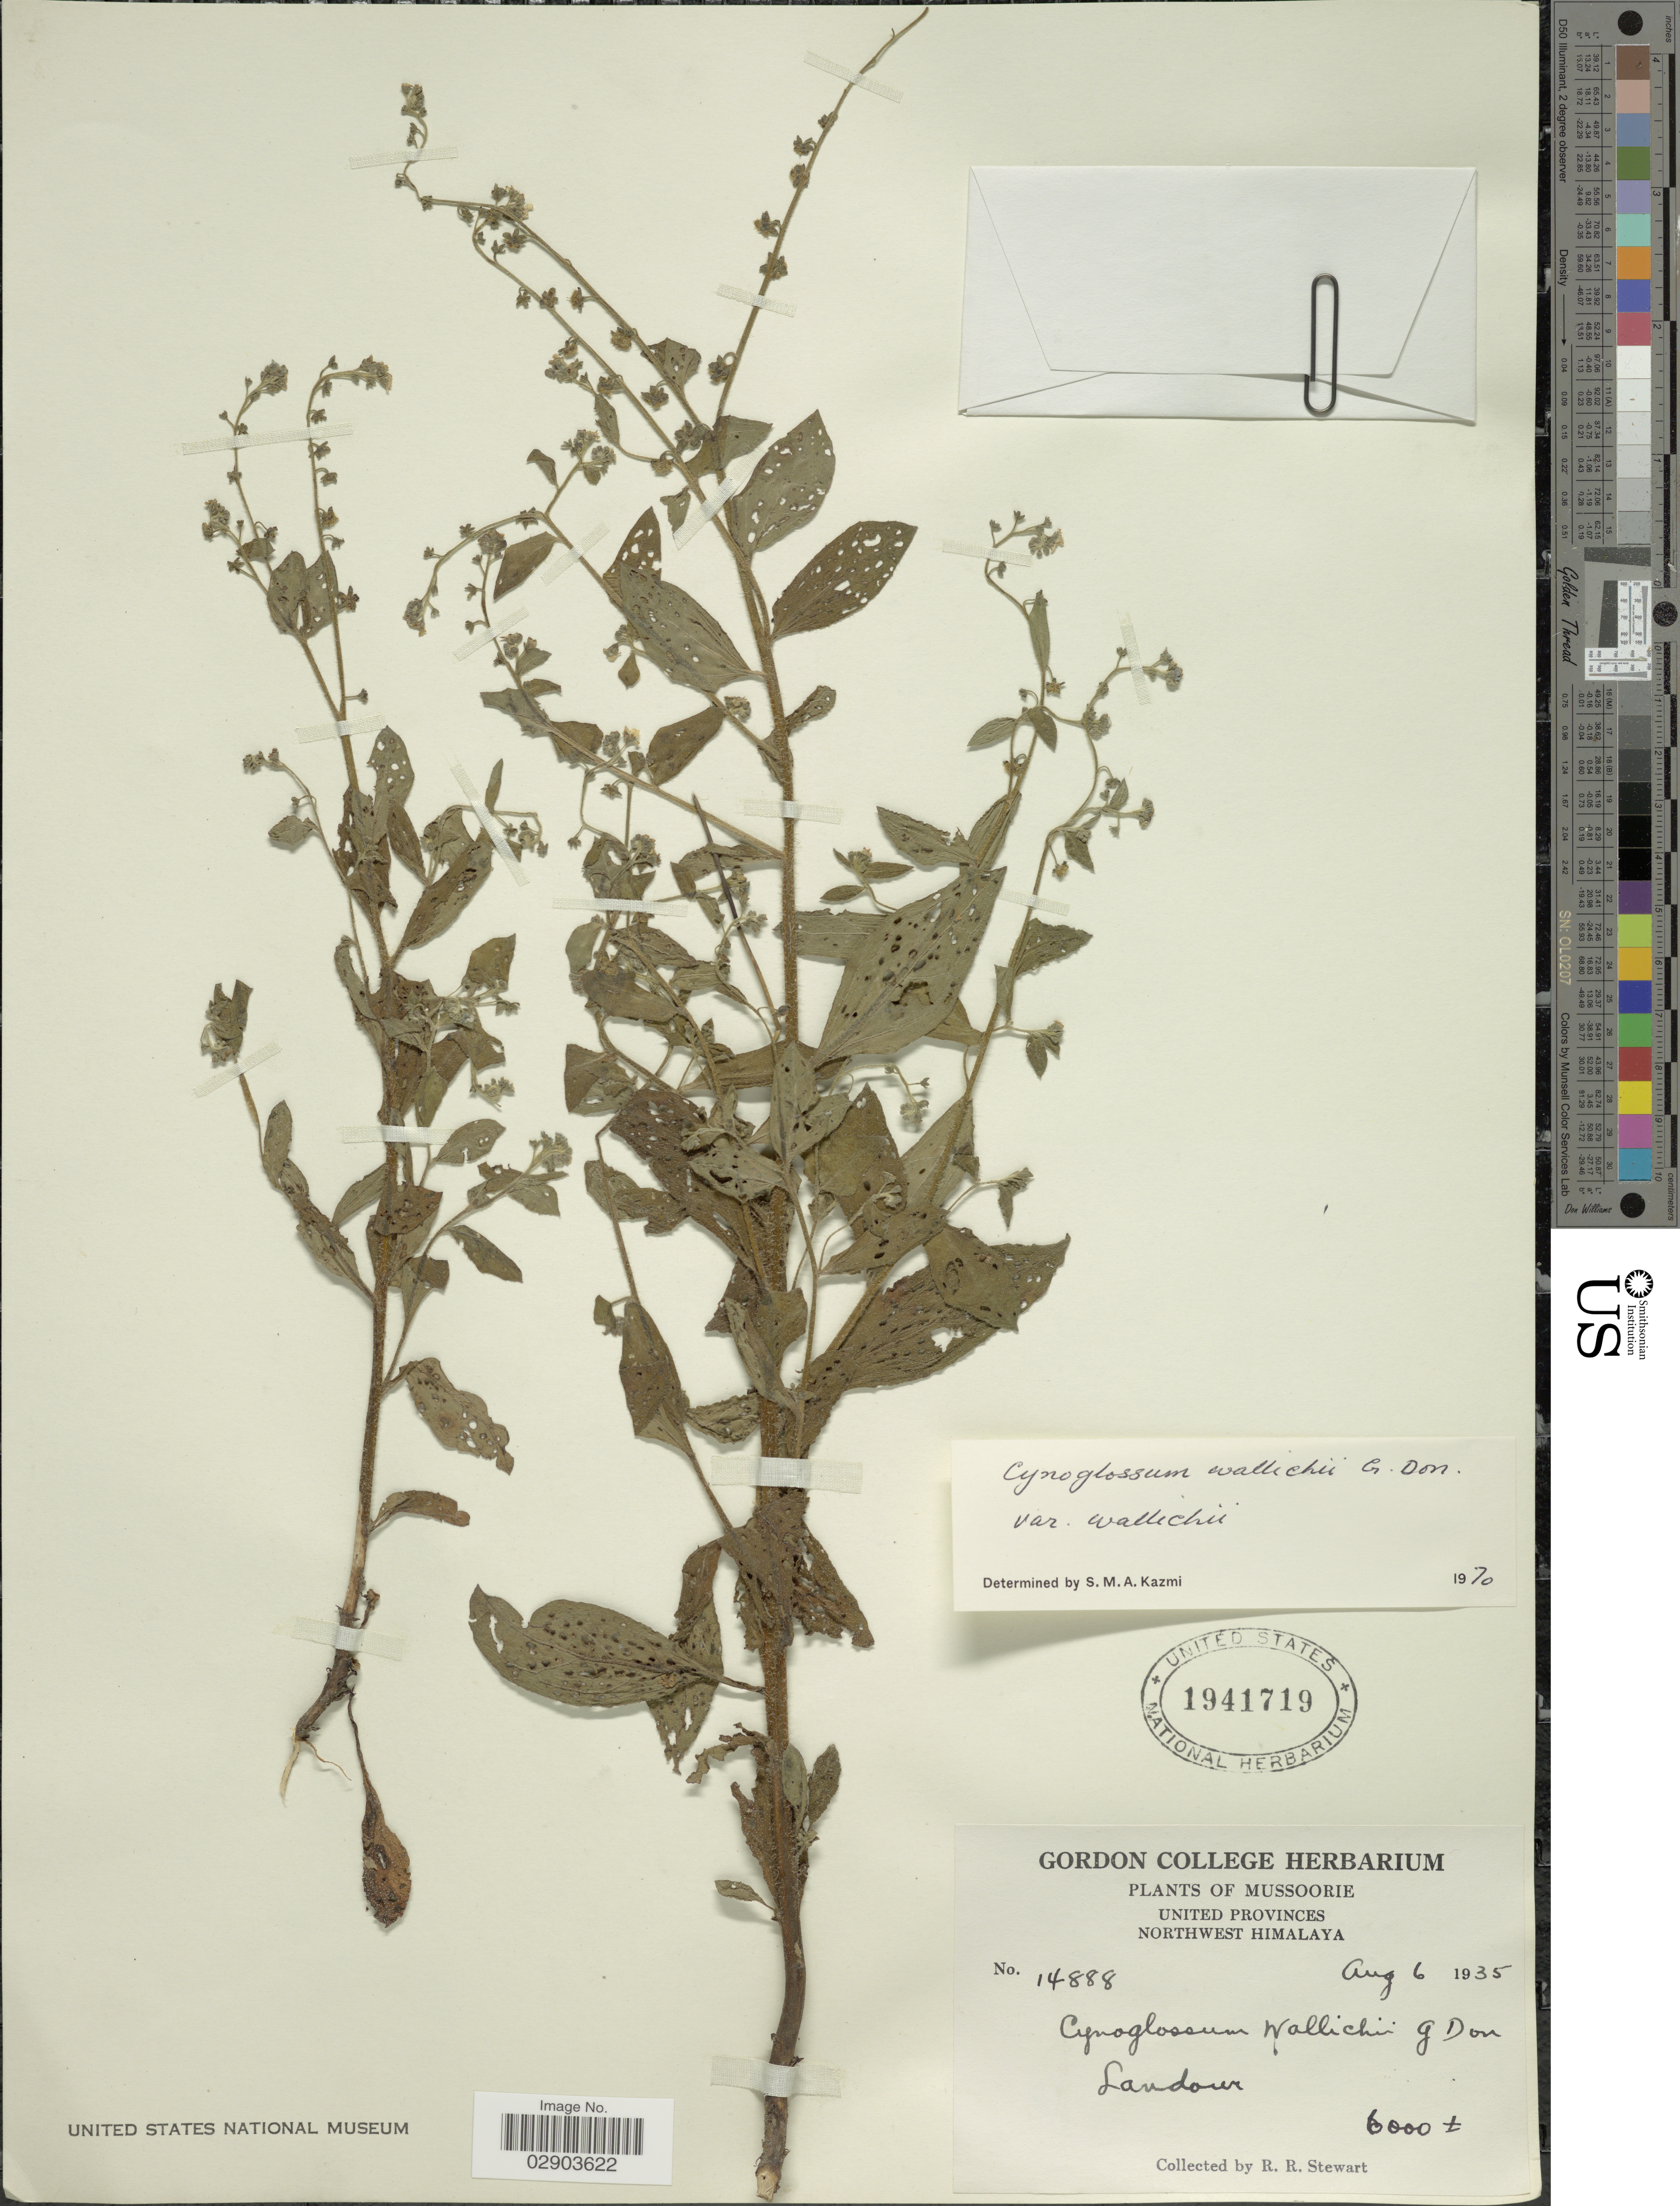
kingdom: Plantae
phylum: Tracheophyta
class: Magnoliopsida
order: Boraginales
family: Boraginaceae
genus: Cynoglossum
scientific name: Cynoglossum wallichii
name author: G. Don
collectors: R. Stewart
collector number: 14888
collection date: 1935-08-06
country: India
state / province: Uttarakhand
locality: Mussoorie, United Provinces, Northwest Himalaya, Landour.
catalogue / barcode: US 1941719